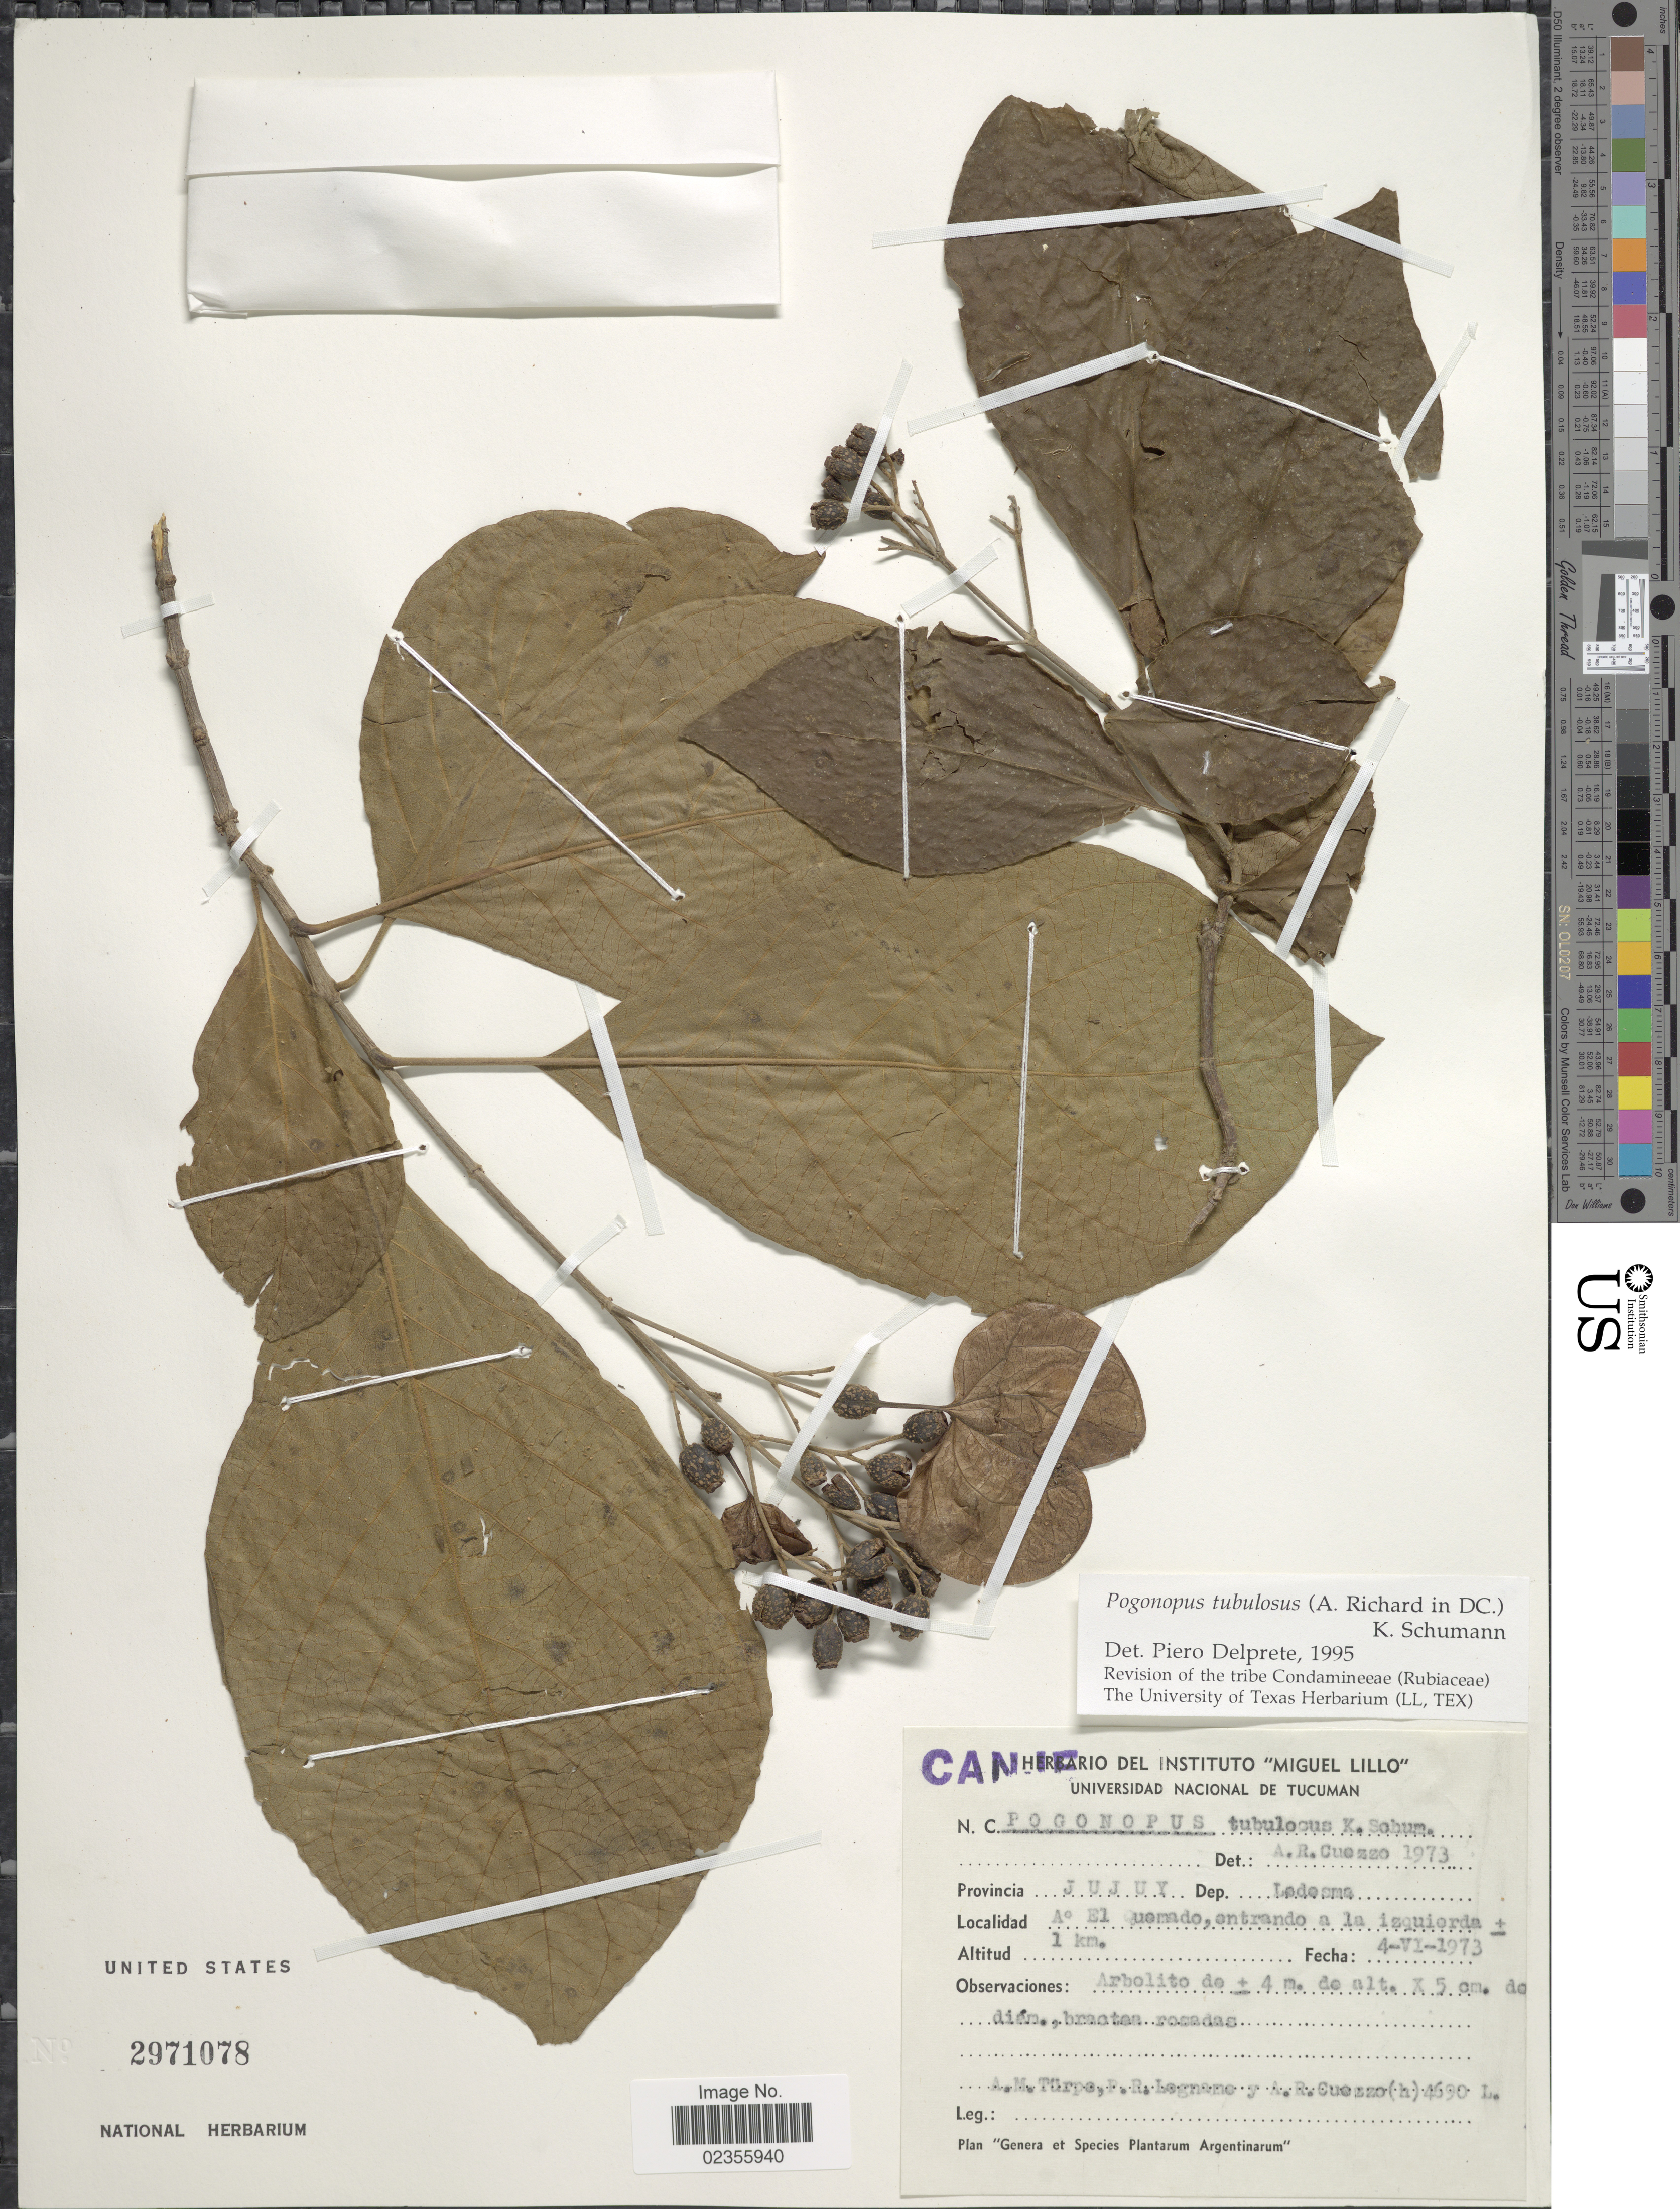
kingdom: Plantae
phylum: Tracheophyta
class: Magnoliopsida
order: Gentianales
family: Rubiaceae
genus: Pogonopus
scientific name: Pogonopus tubulosus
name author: (A. Rich. in DC.) K. Schum.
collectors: A. Türpe, P. R. Legname & A. Cuezzo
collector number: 4690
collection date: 1973-06-04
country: Argentina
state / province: Jujuy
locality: Provincia Jujuy. Dep. Ledesma. A° El Querado, entrando a la izquierda ± 1 km.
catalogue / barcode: US 2971078